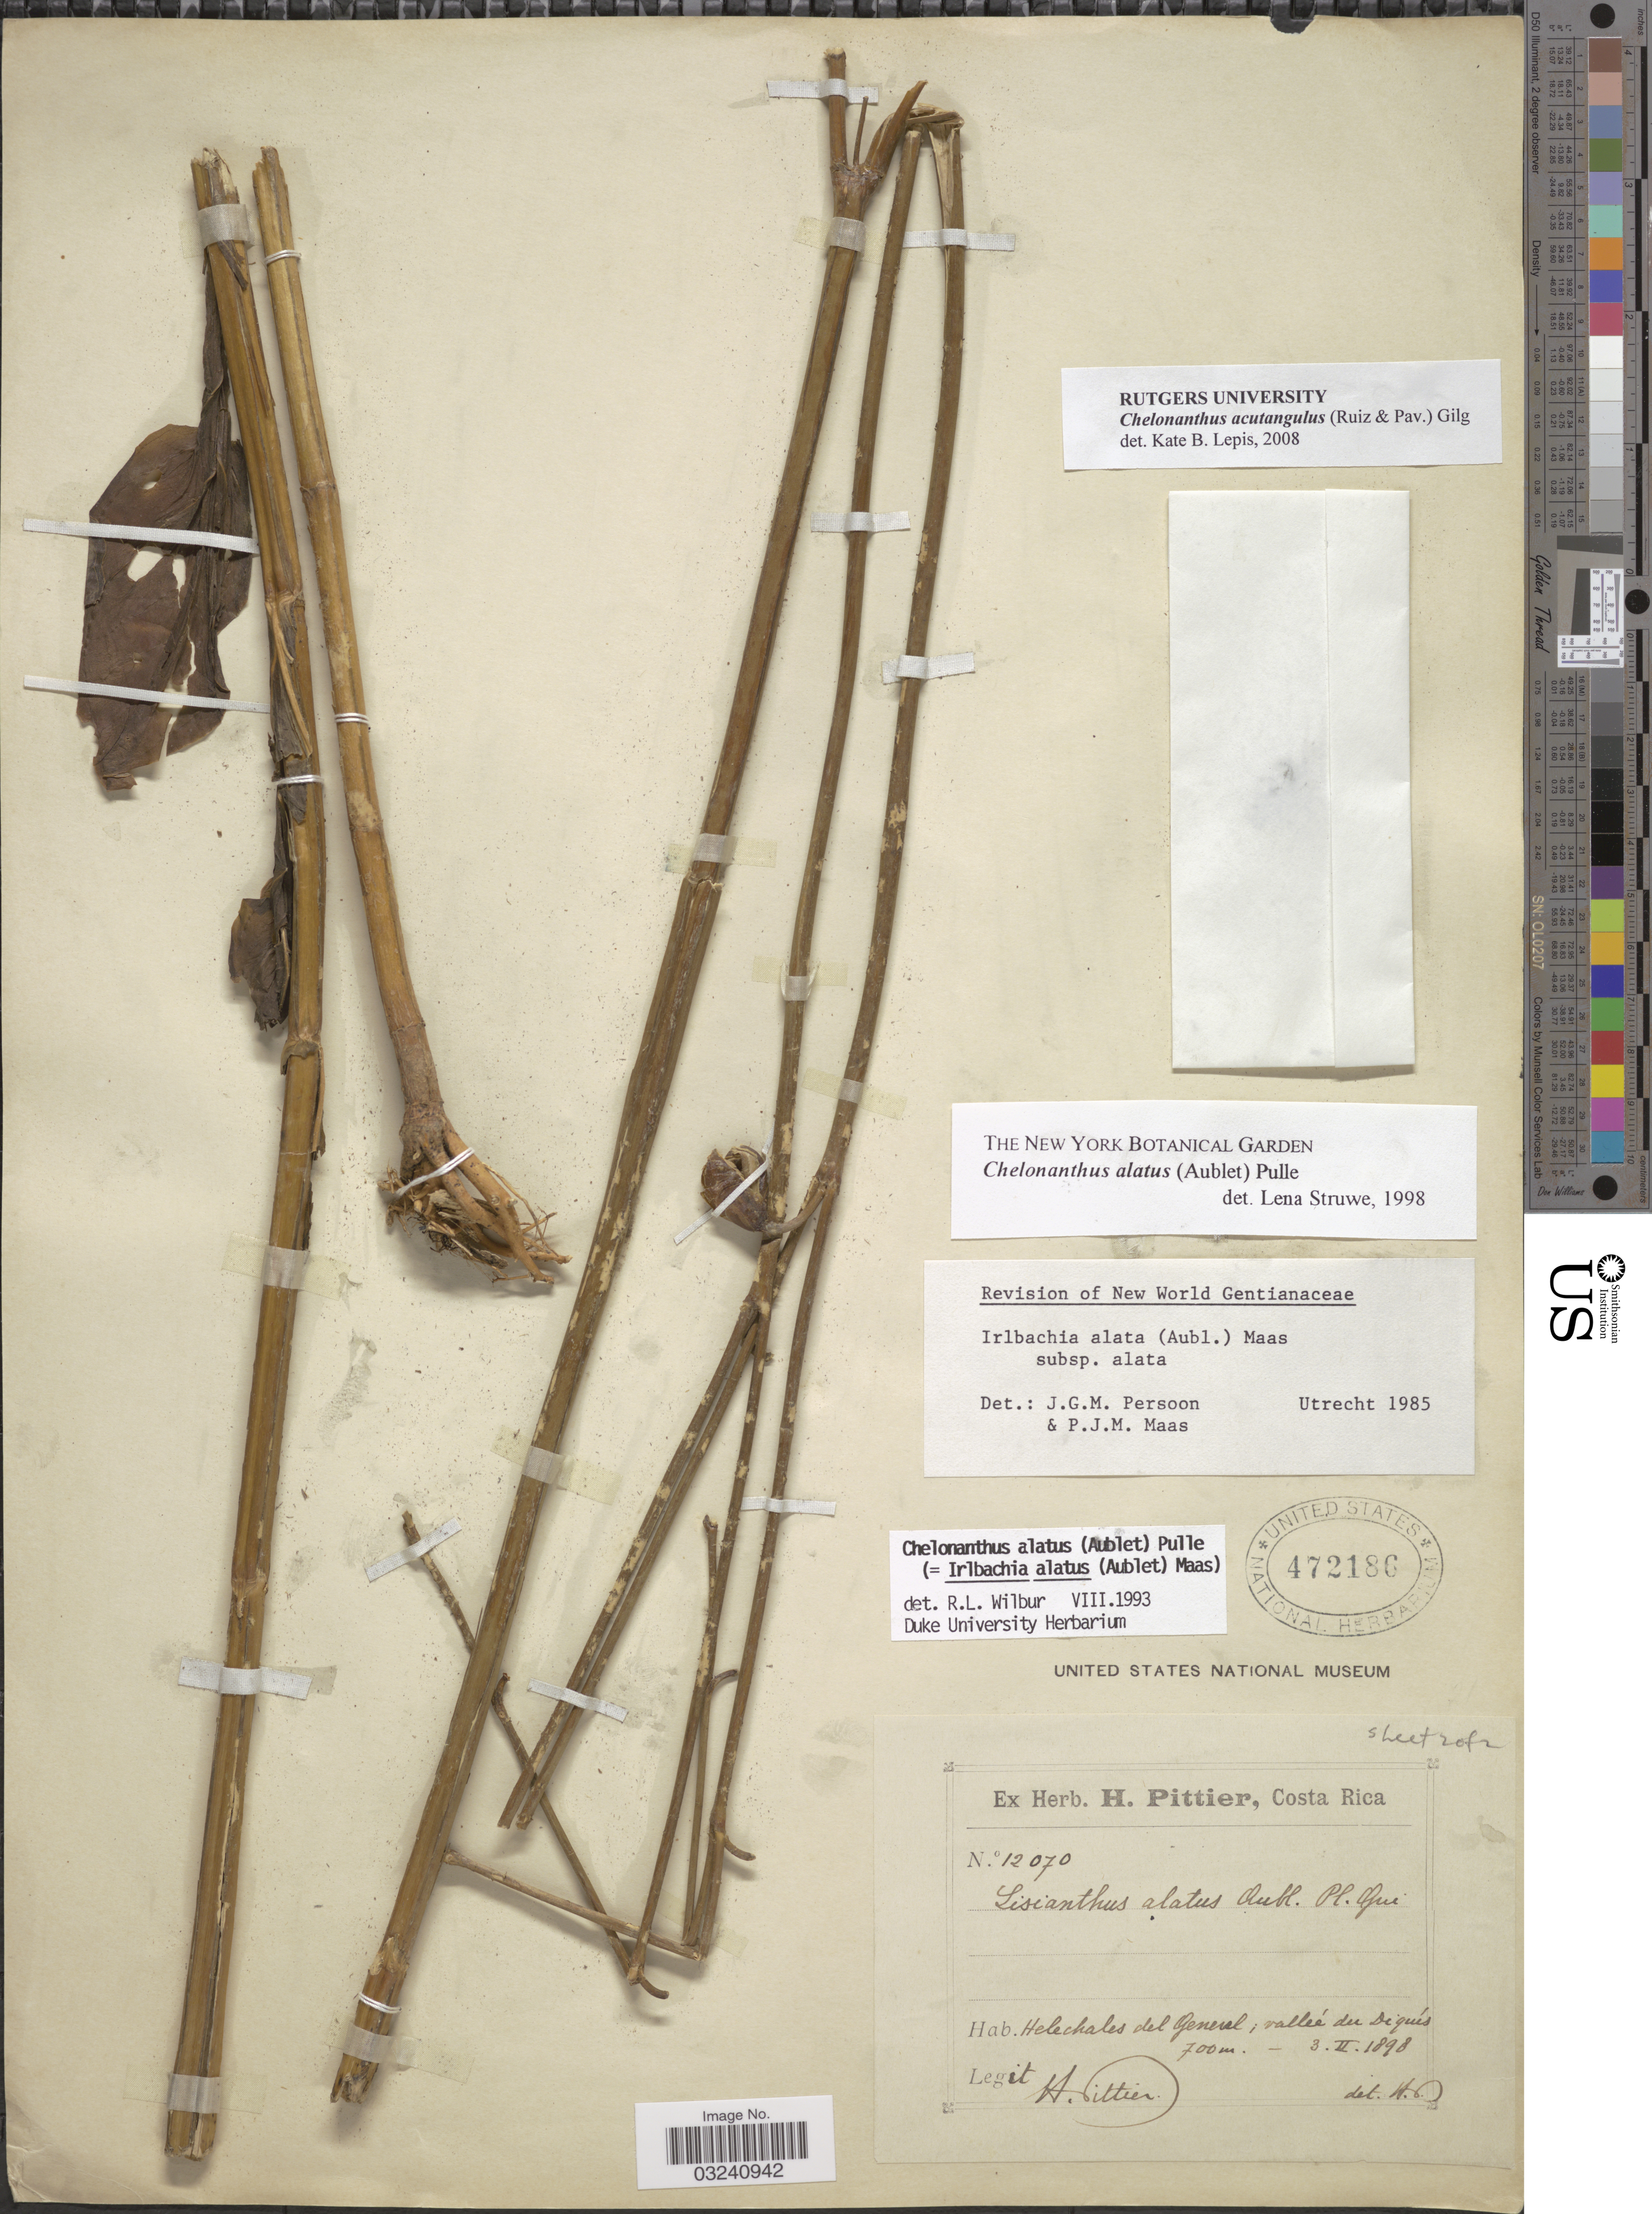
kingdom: Plantae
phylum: Tracheophyta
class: Magnoliopsida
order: Gentianales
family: Gentianaceae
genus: Chelonanthus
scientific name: Chelonanthus acutangulus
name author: (Ruiz & Pav.) Gilg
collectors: H. F. Pittier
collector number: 12070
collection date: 1898-02-03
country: Costa Rica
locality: Helechales del General; vallée du Diquís.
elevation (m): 700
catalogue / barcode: US 472186